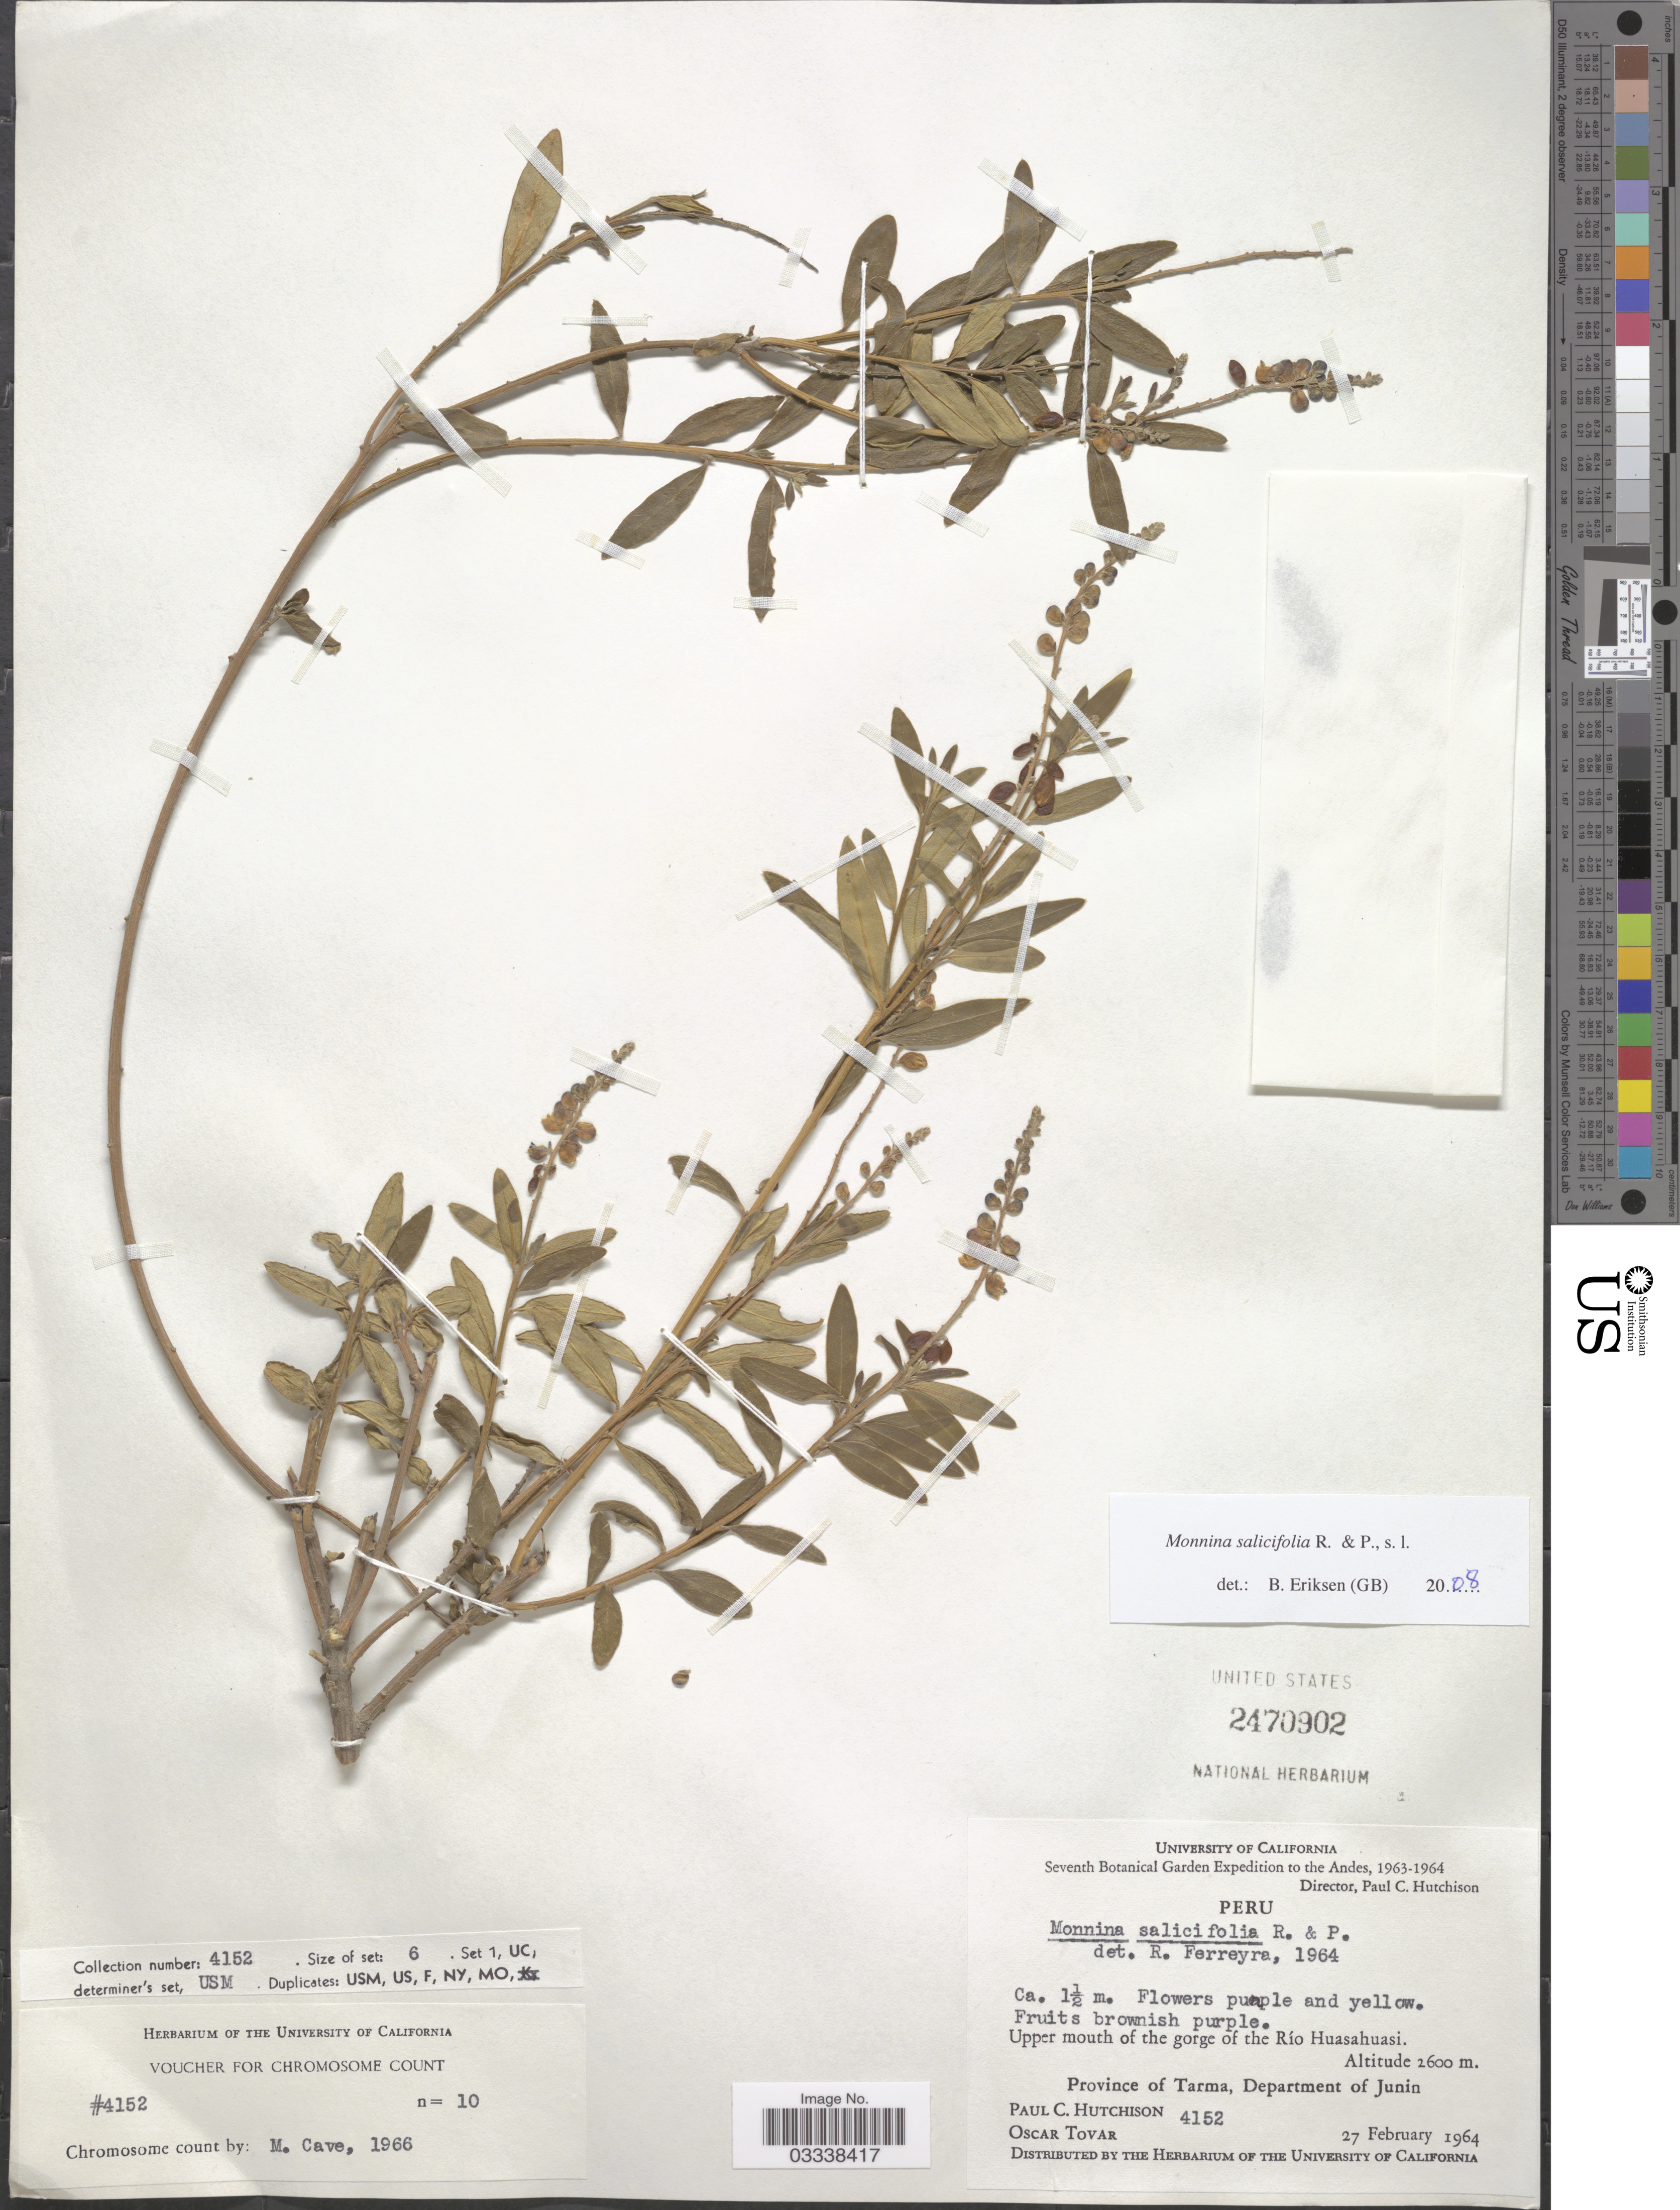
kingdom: Plantae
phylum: Tracheophyta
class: Magnoliopsida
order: Fabales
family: Polygalaceae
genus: Monnina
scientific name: Monnina salicifolia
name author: Ruiz & Pav.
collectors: P. C. Hutchison & Ó. Tovar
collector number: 4152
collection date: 1964-02-27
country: Peru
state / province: Junín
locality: Upper mouth of the gorge of the Río Huasahuasi. Province of Tarma, Department of Junin.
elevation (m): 2600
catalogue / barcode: US 2470902